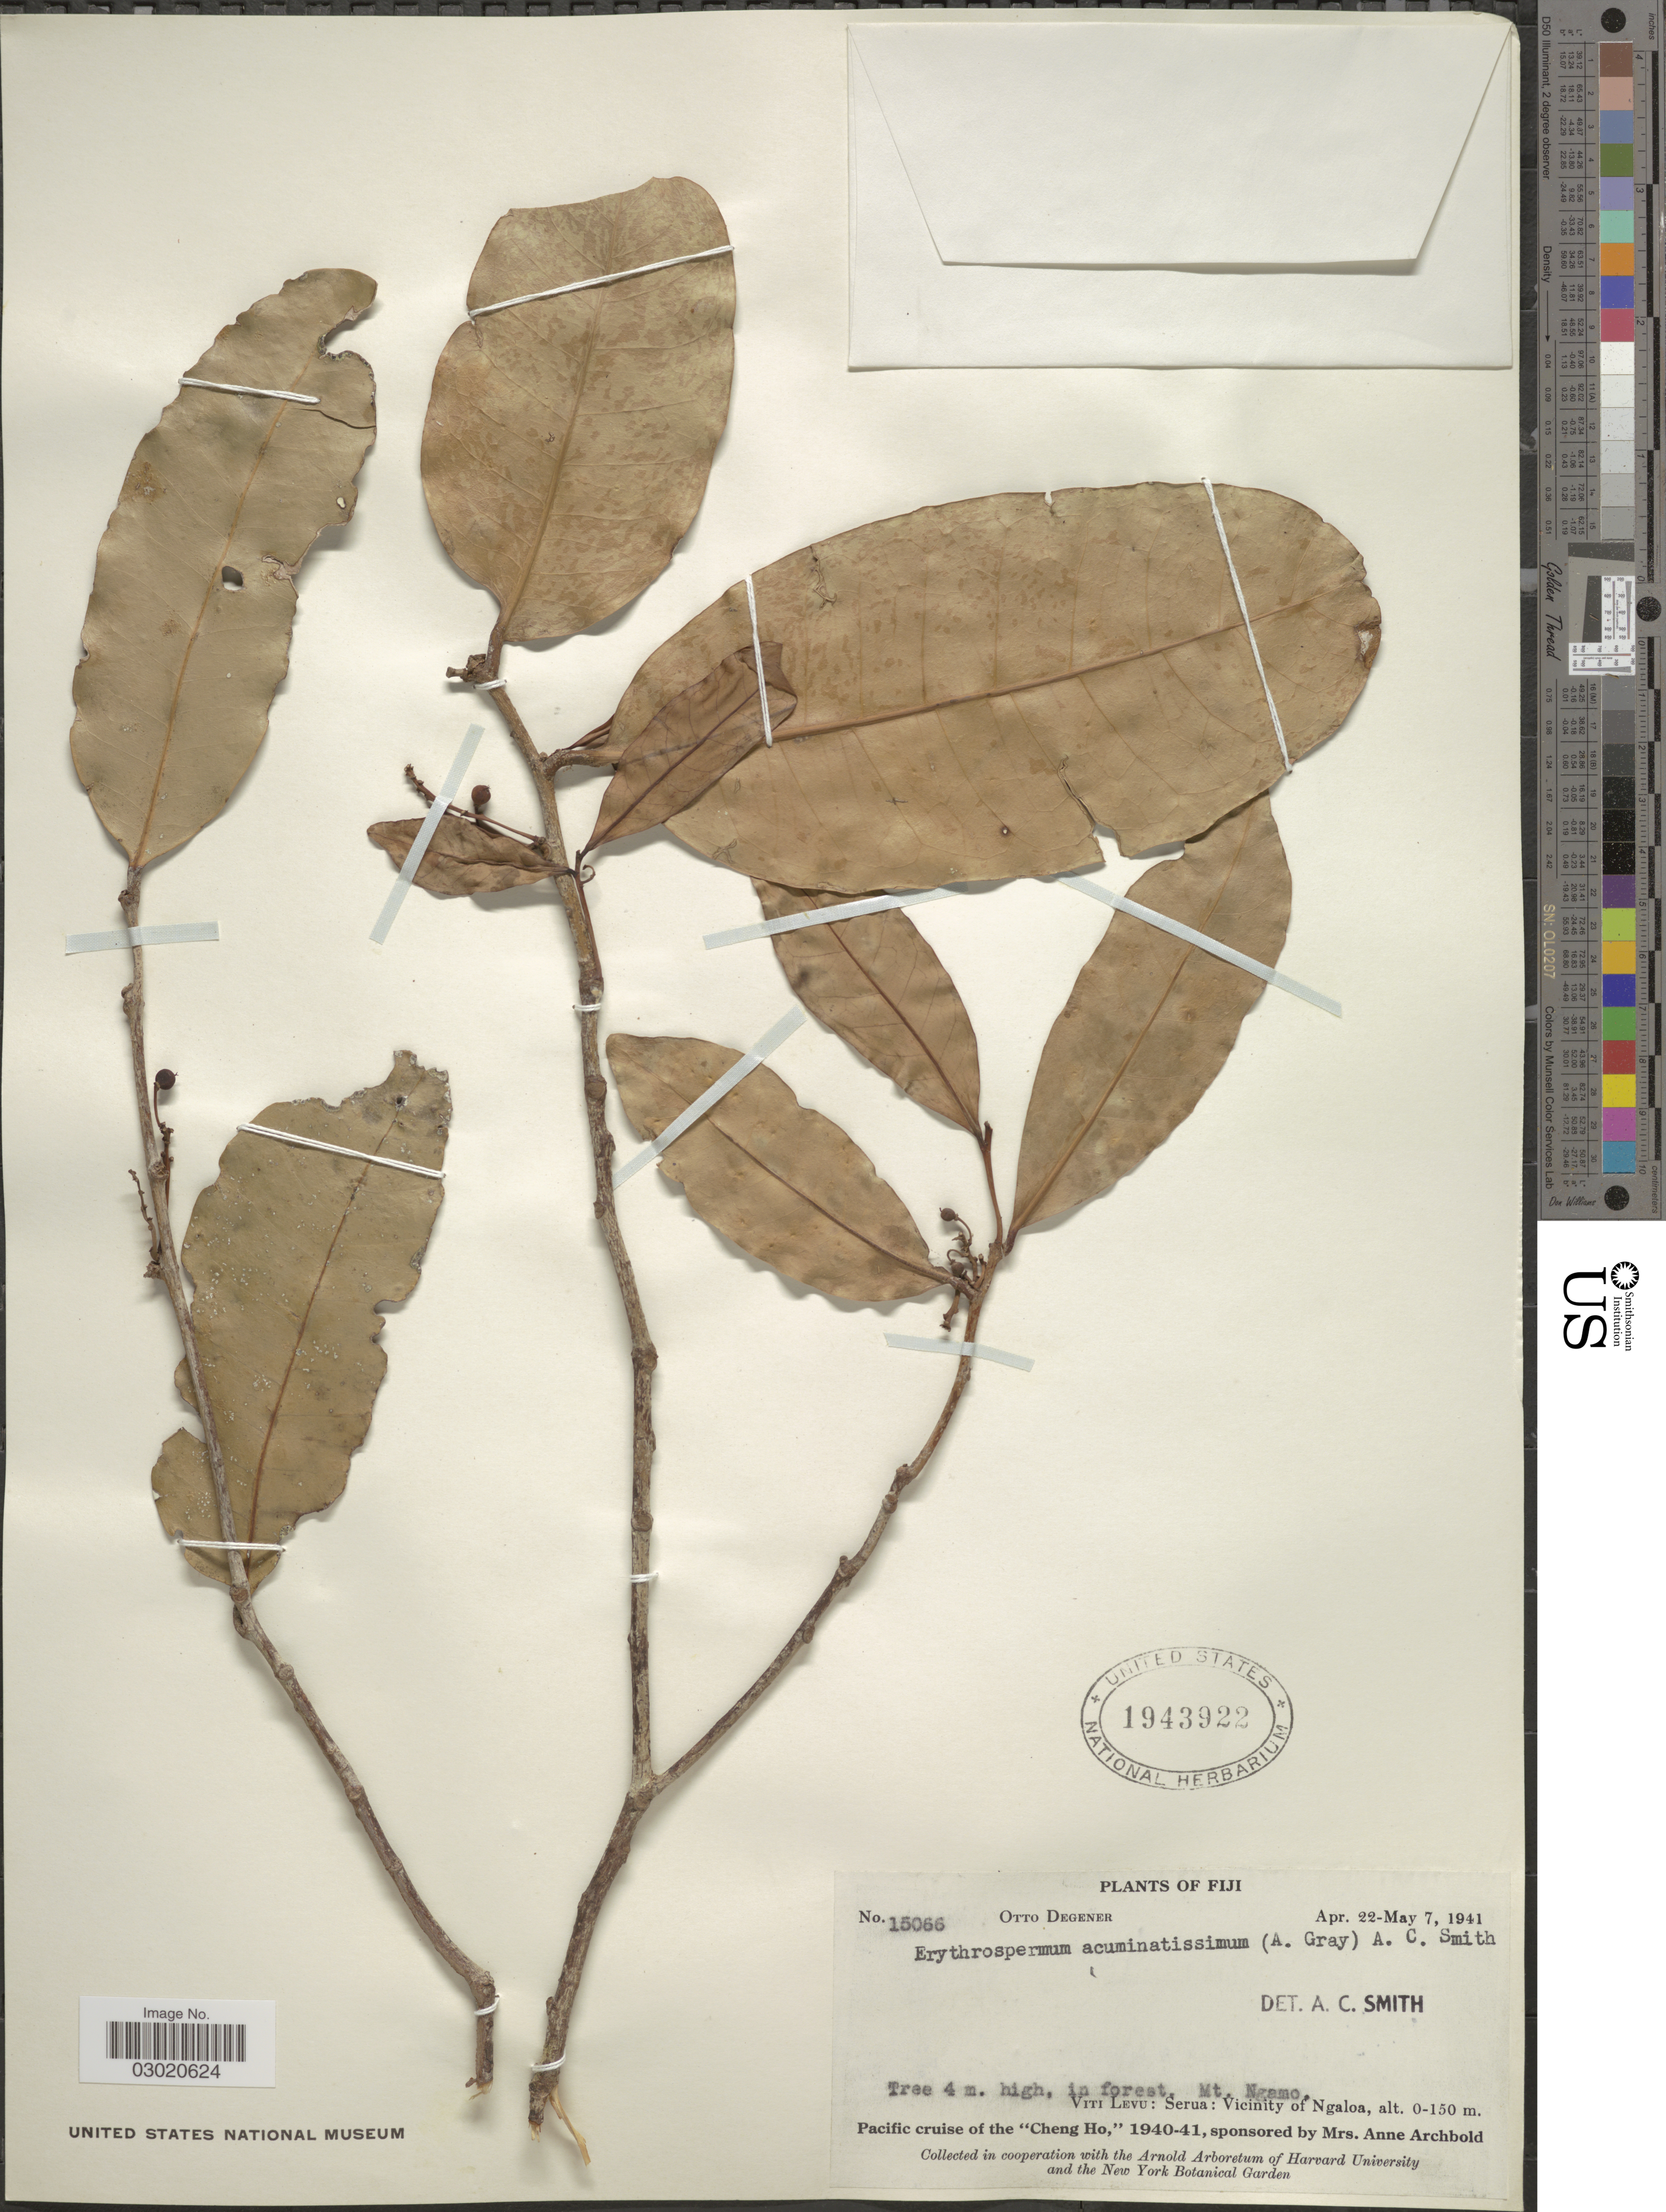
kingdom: Plantae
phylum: Tracheophyta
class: Magnoliopsida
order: Malpighiales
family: Achariaceae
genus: Erythrospermum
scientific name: Erythrospermum acuminatissimum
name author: (A. Gray) A.C. Sm.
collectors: O. Degener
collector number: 15066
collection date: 1941-04-22/1941-05-07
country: Fiji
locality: Mt. Ngamo, Viti Levu: Serua: Vicinity of Ngaloa.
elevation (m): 0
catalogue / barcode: US 1943922